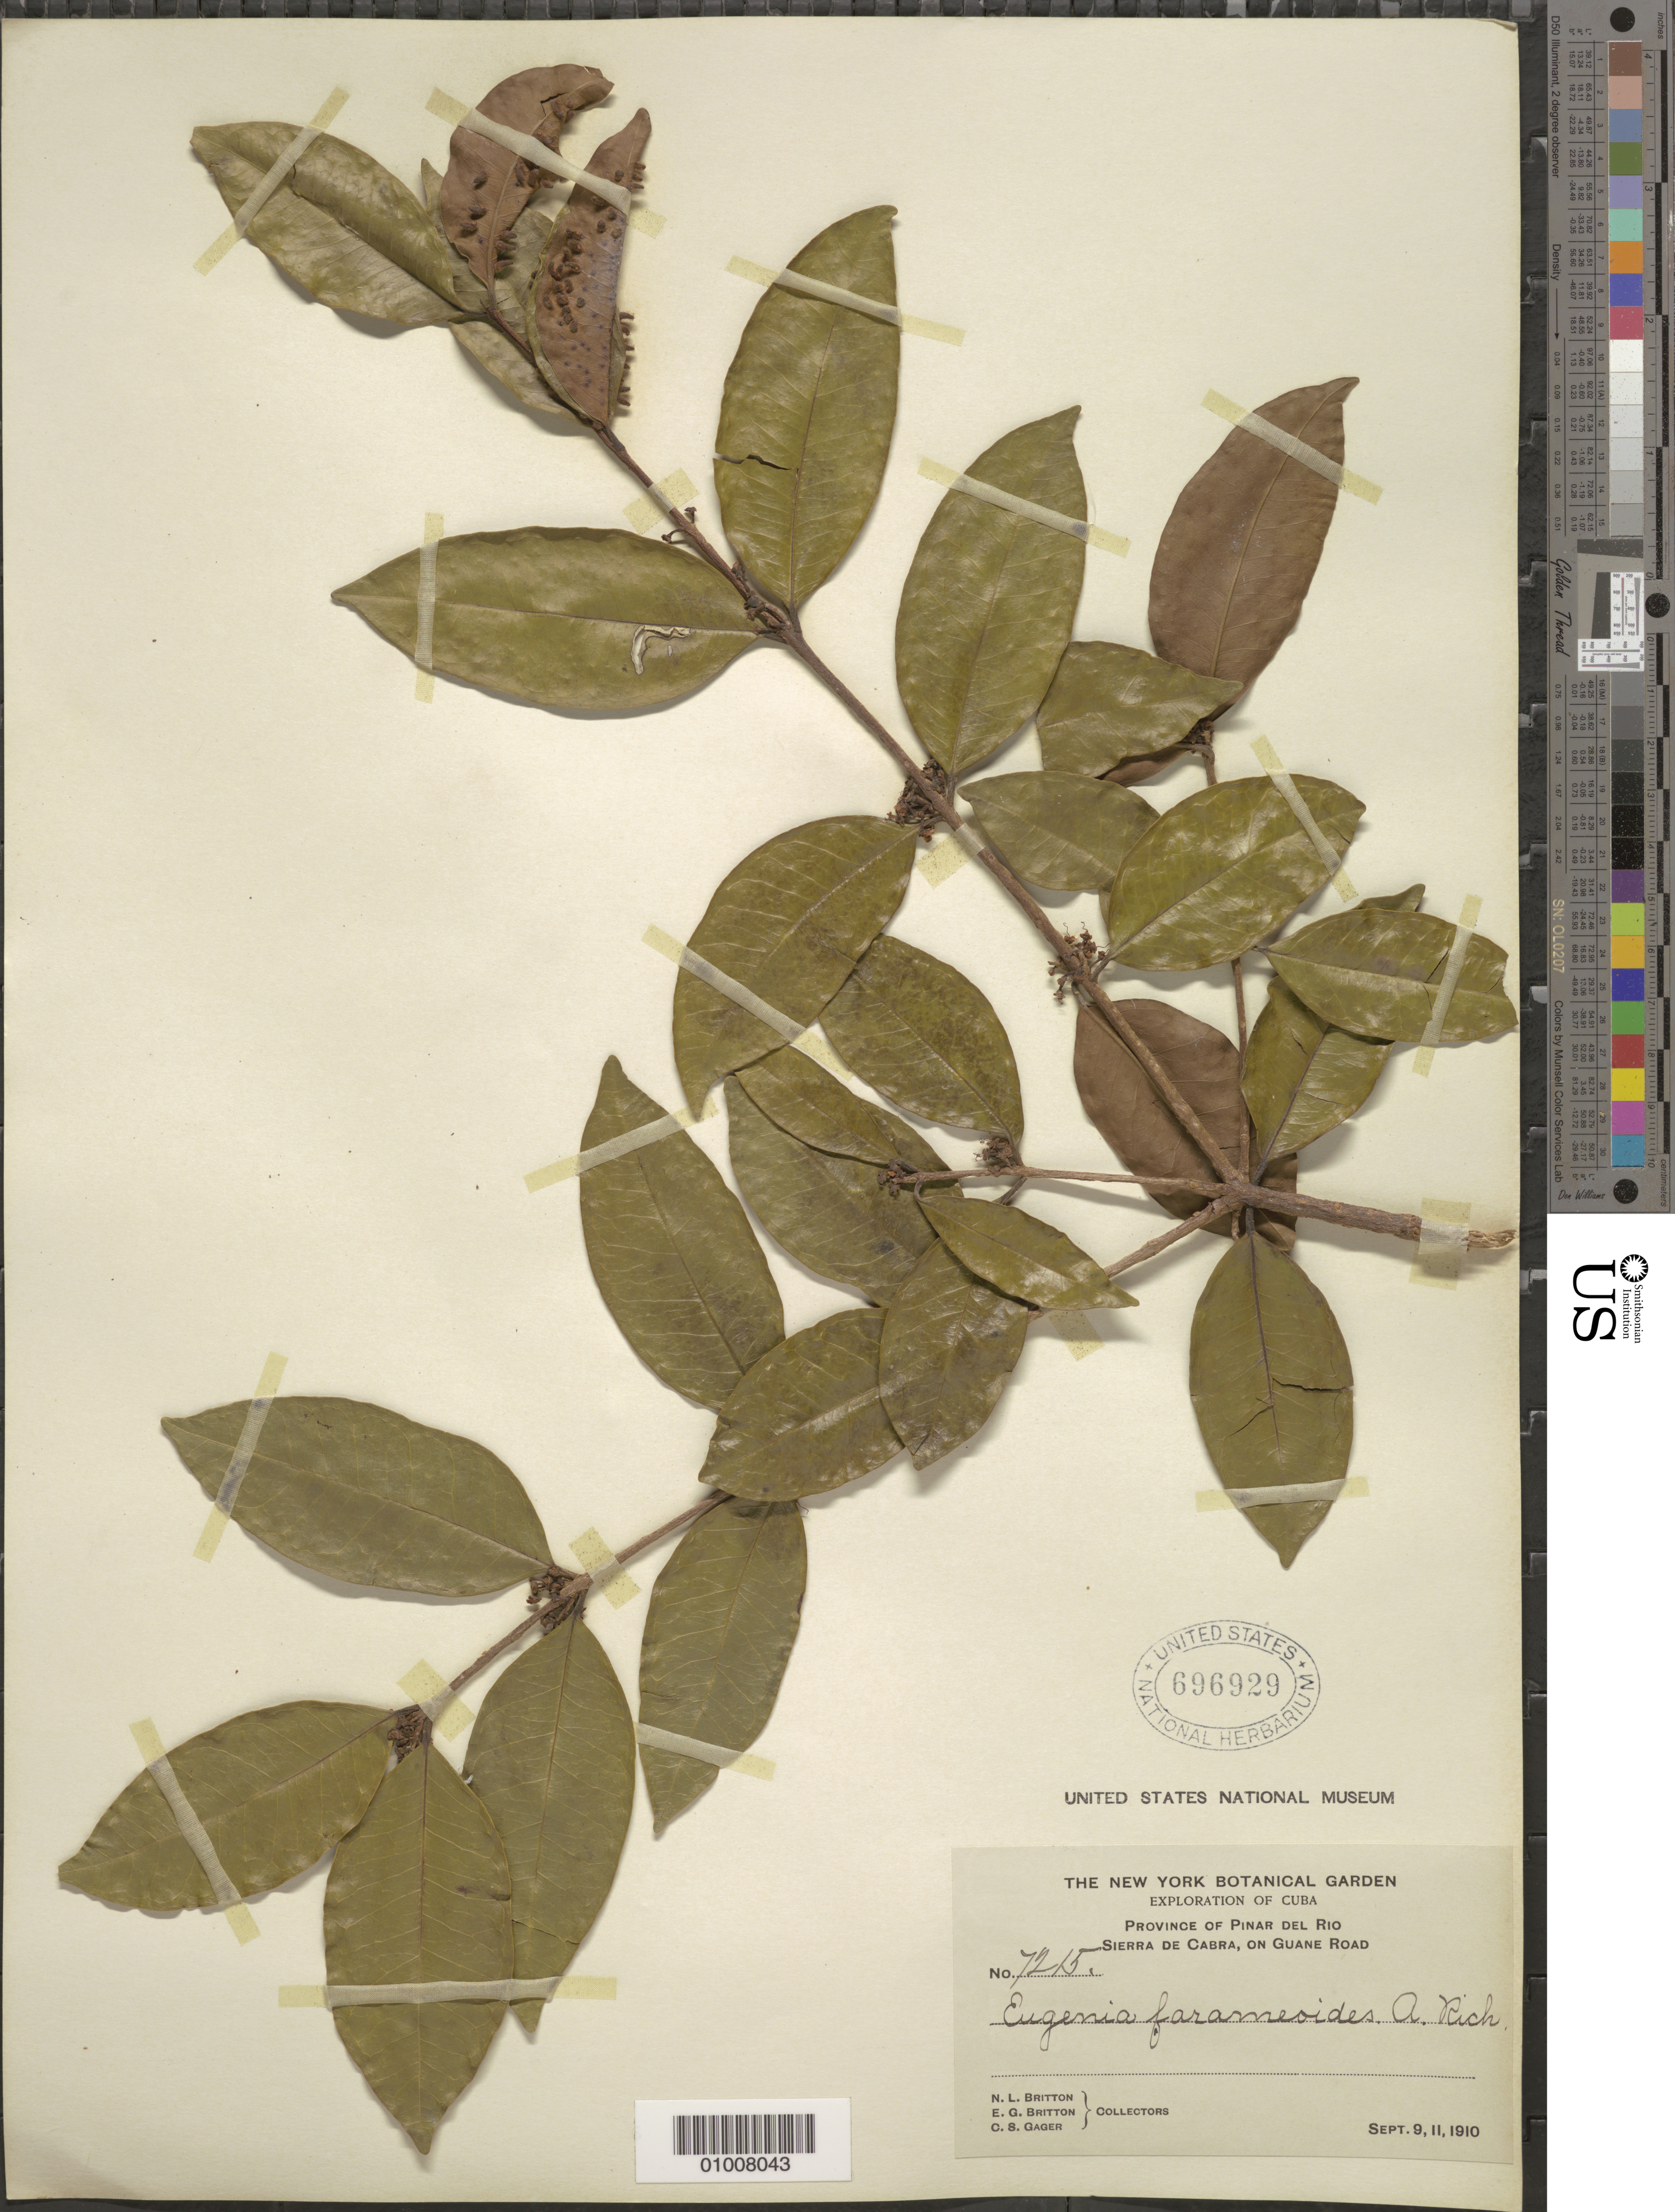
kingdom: Plantae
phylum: Tracheophyta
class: Magnoliopsida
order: Myrtales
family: Myrtaceae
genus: Eugenia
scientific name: Eugenia farameoides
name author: A. Rich.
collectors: N. Britton, E. G. Britton & C. Gager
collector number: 7215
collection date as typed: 09 Sep 1910 to 11 Sep 1910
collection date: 1910-09-09/1910-09-11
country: Cuba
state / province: Pinar del Rio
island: Cuba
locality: Sierra de Cabra, on Guane Road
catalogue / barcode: US 696929